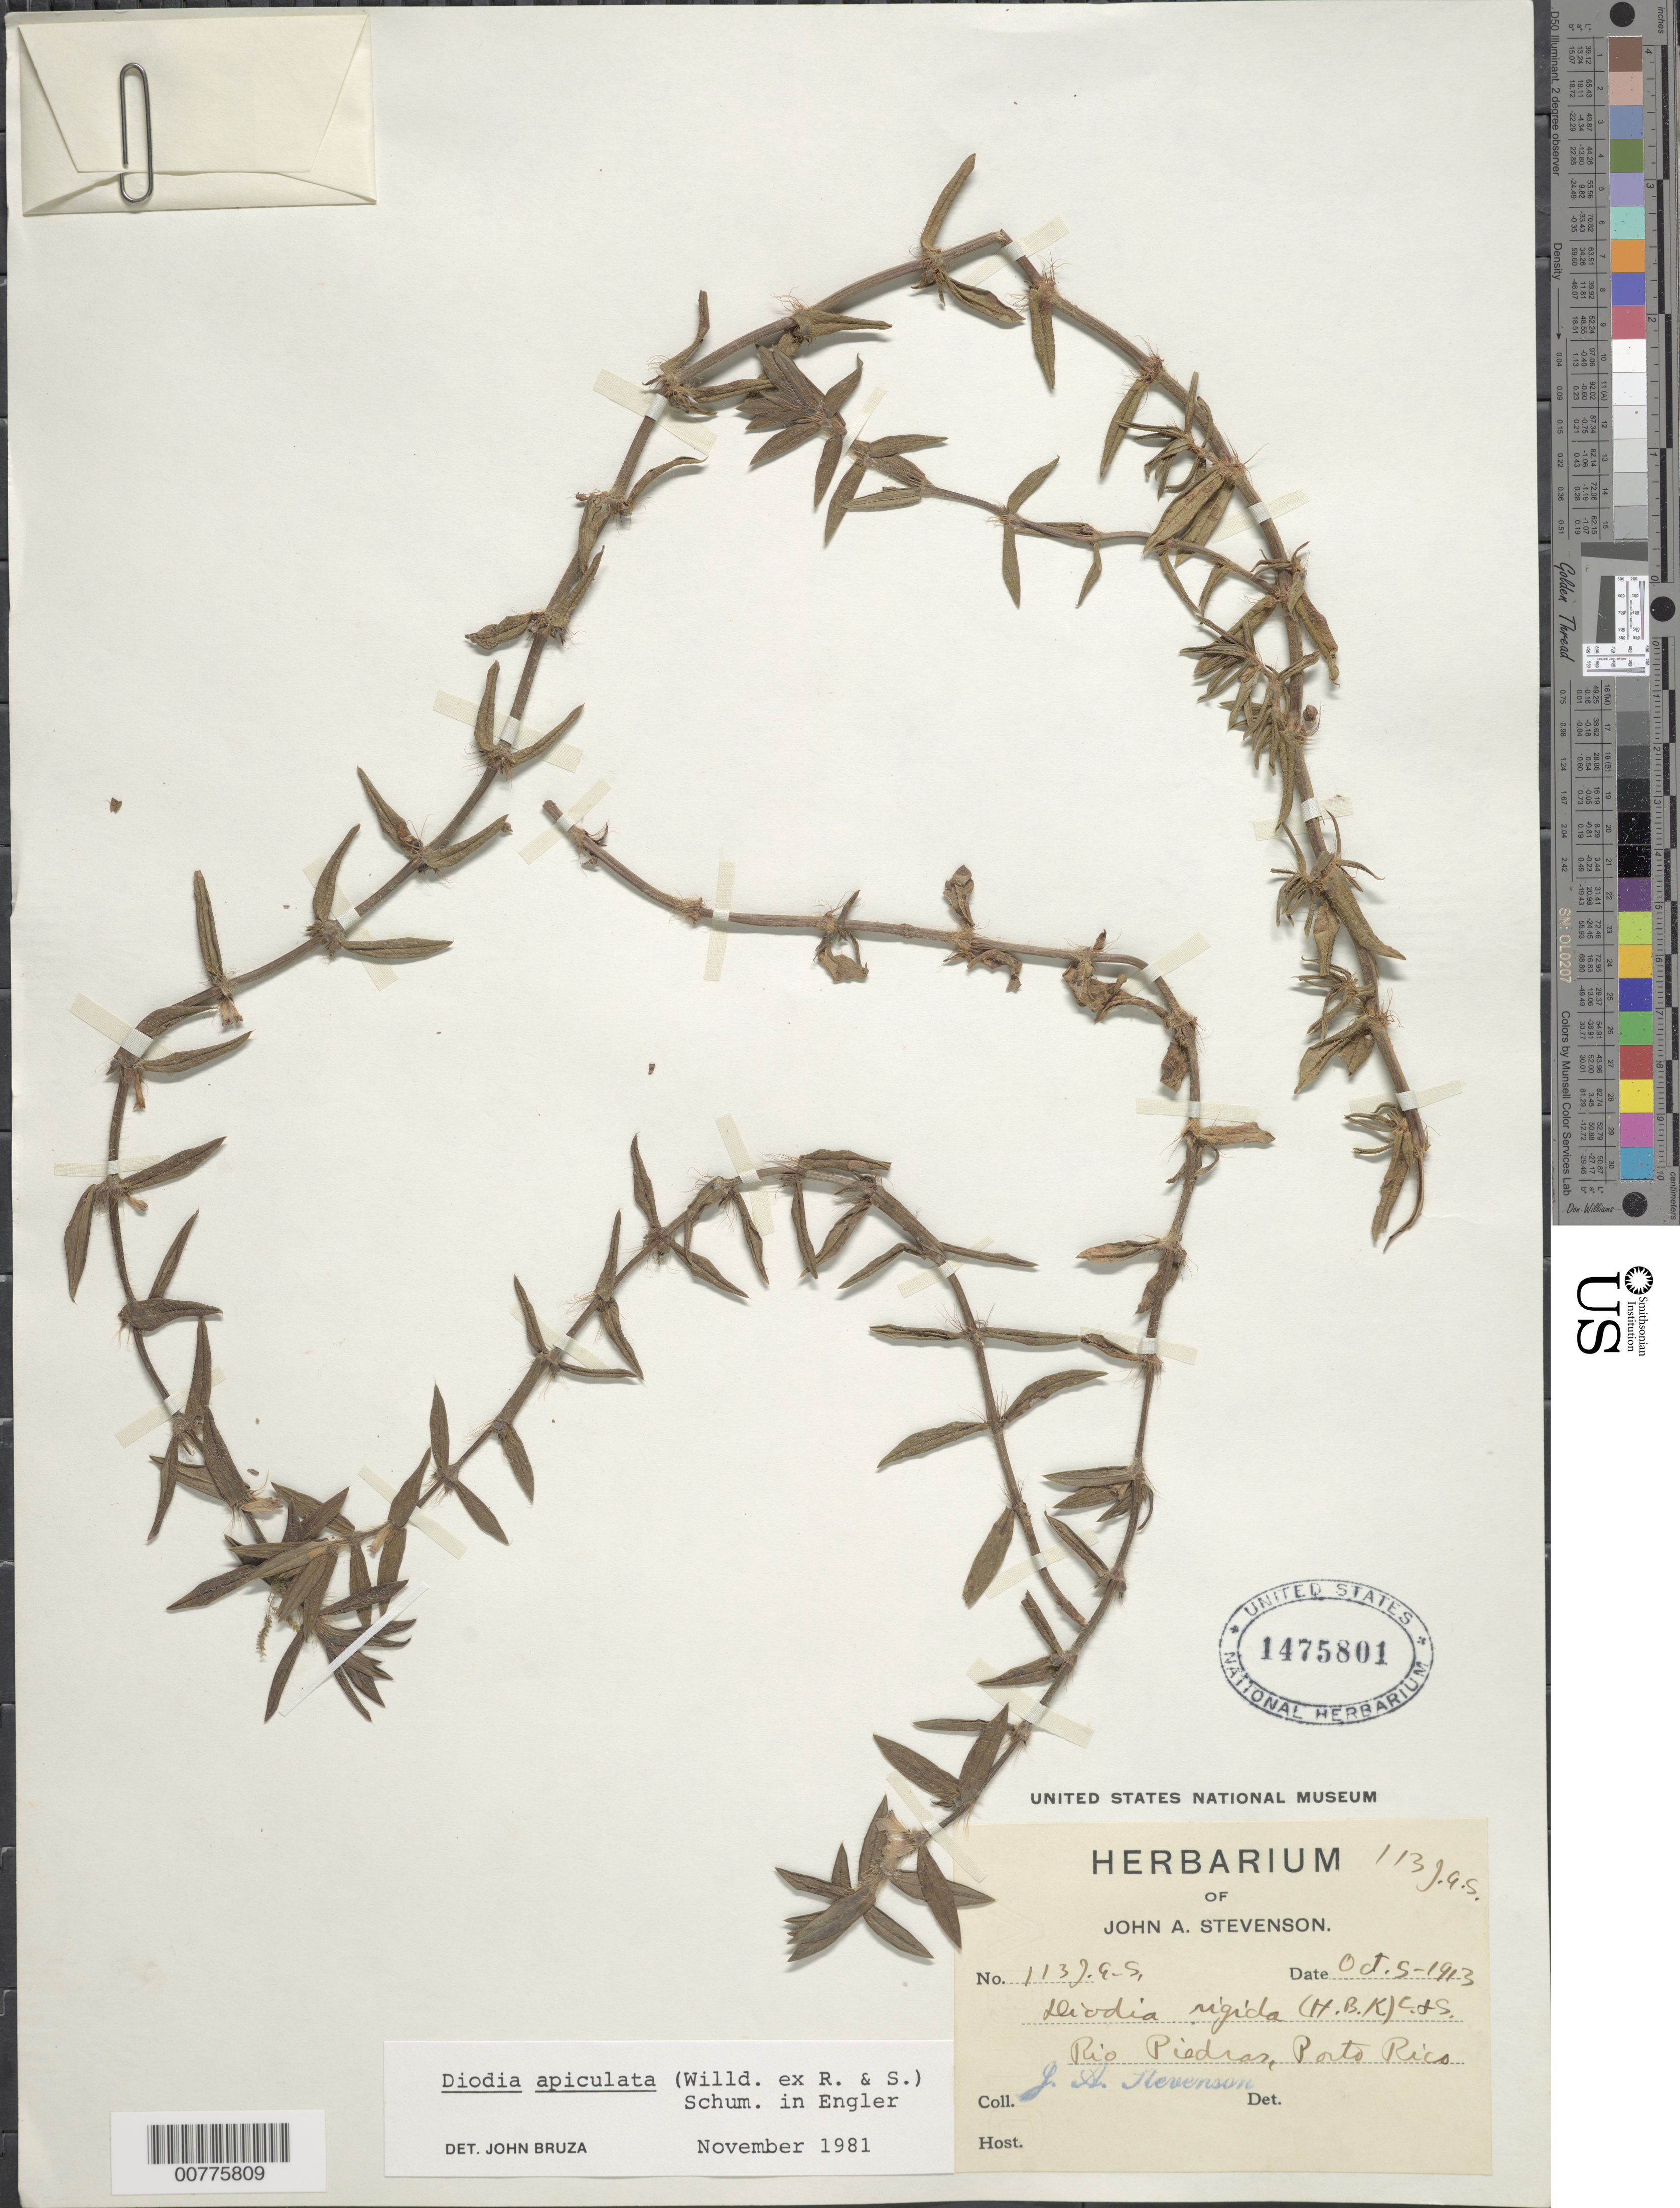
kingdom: Plantae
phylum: Tracheophyta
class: Magnoliopsida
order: Gentianales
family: Rubiaceae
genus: Diodella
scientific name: Diodella apiculata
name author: (Willd. ex Roem. & Schult.) Bacigalupo & E.L. Cabral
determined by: Bruza, J.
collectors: J. Stevenson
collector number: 113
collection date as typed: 05 Oct 1913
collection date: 1913-10-05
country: Puerto Rico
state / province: San Juan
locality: Río Piedras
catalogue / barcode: US 1475801